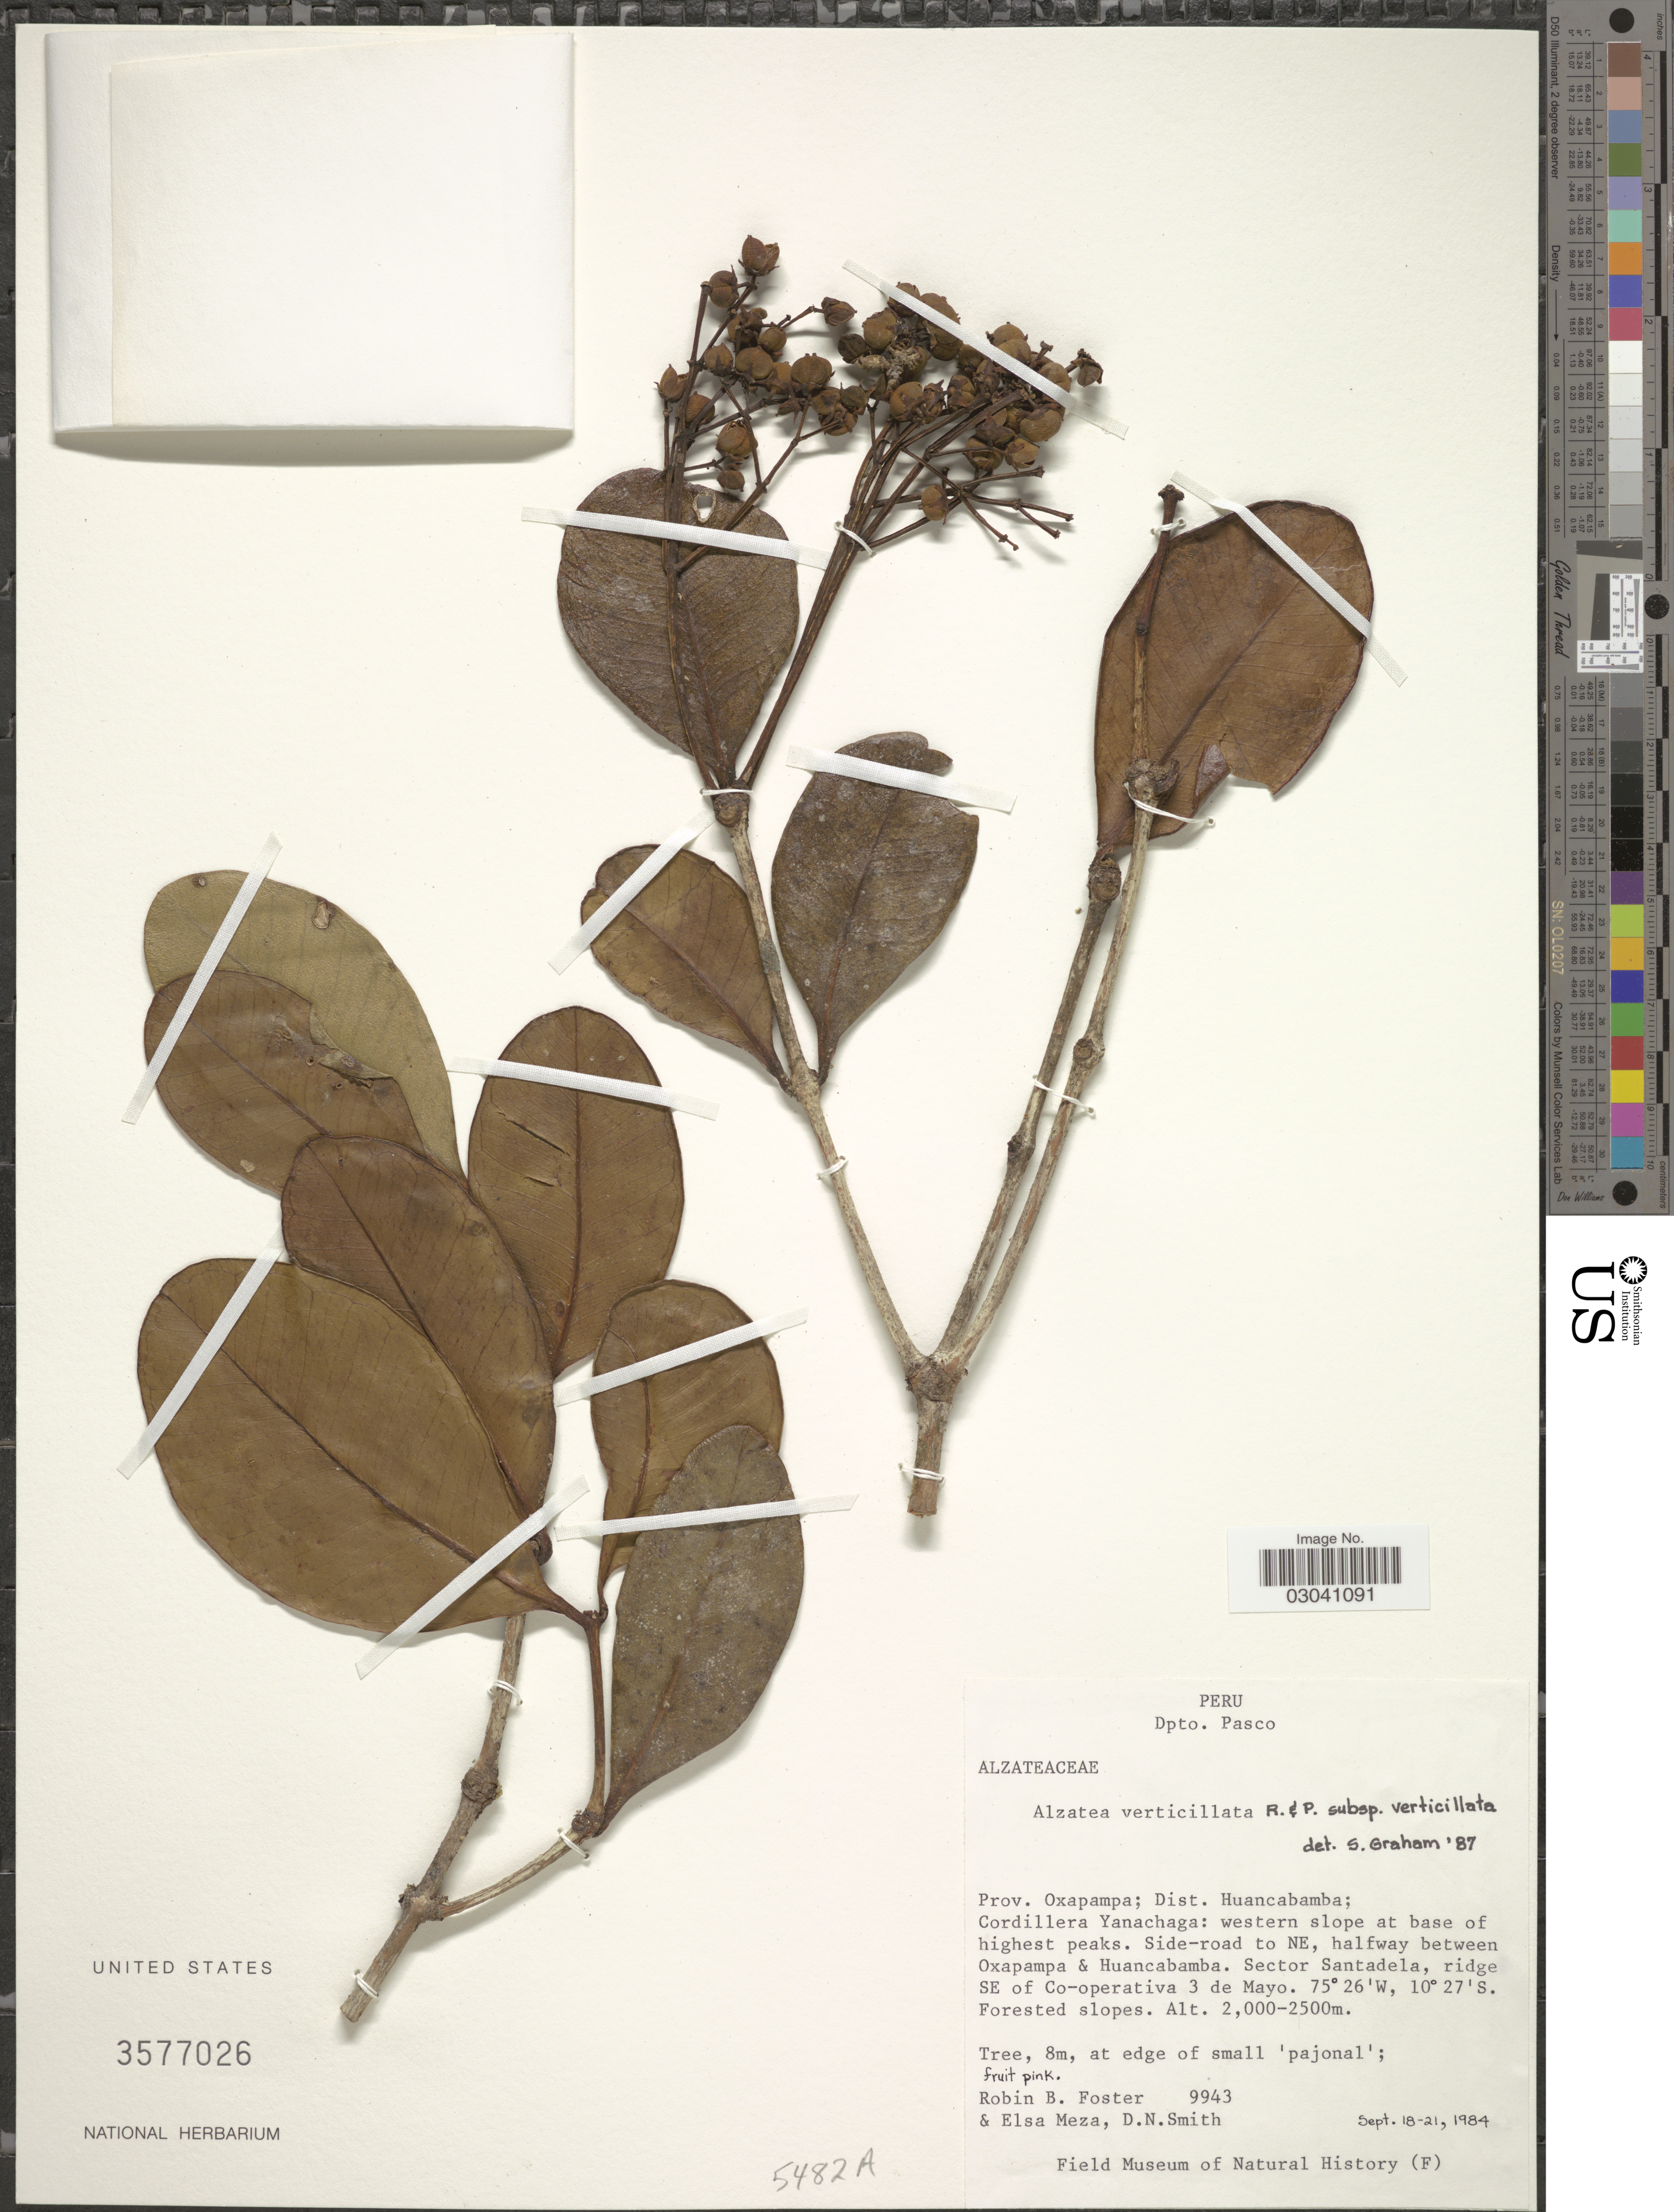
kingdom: Plantae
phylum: Tracheophyta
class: Magnoliopsida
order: Myrtales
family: Alzateaceae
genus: Alzatea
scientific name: Alzatea verticillata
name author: Ruiz & Pav.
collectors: R. B. Foster, E. Meza & D. Smith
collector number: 9943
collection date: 1984-09-18/1984-09-21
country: Peru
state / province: Pasco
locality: Dpto. Pasco. Prov. Oxapampa; Dist. Huancabamba; Cordillera Yanachaga: western slope at base of highest peaks. Side-road to NE, halfway between Oxapampa & Huancabamba. Sector Santadela, ridge SE of Co-operativa 3 de Mayo.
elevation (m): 2000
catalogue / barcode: US 3577026